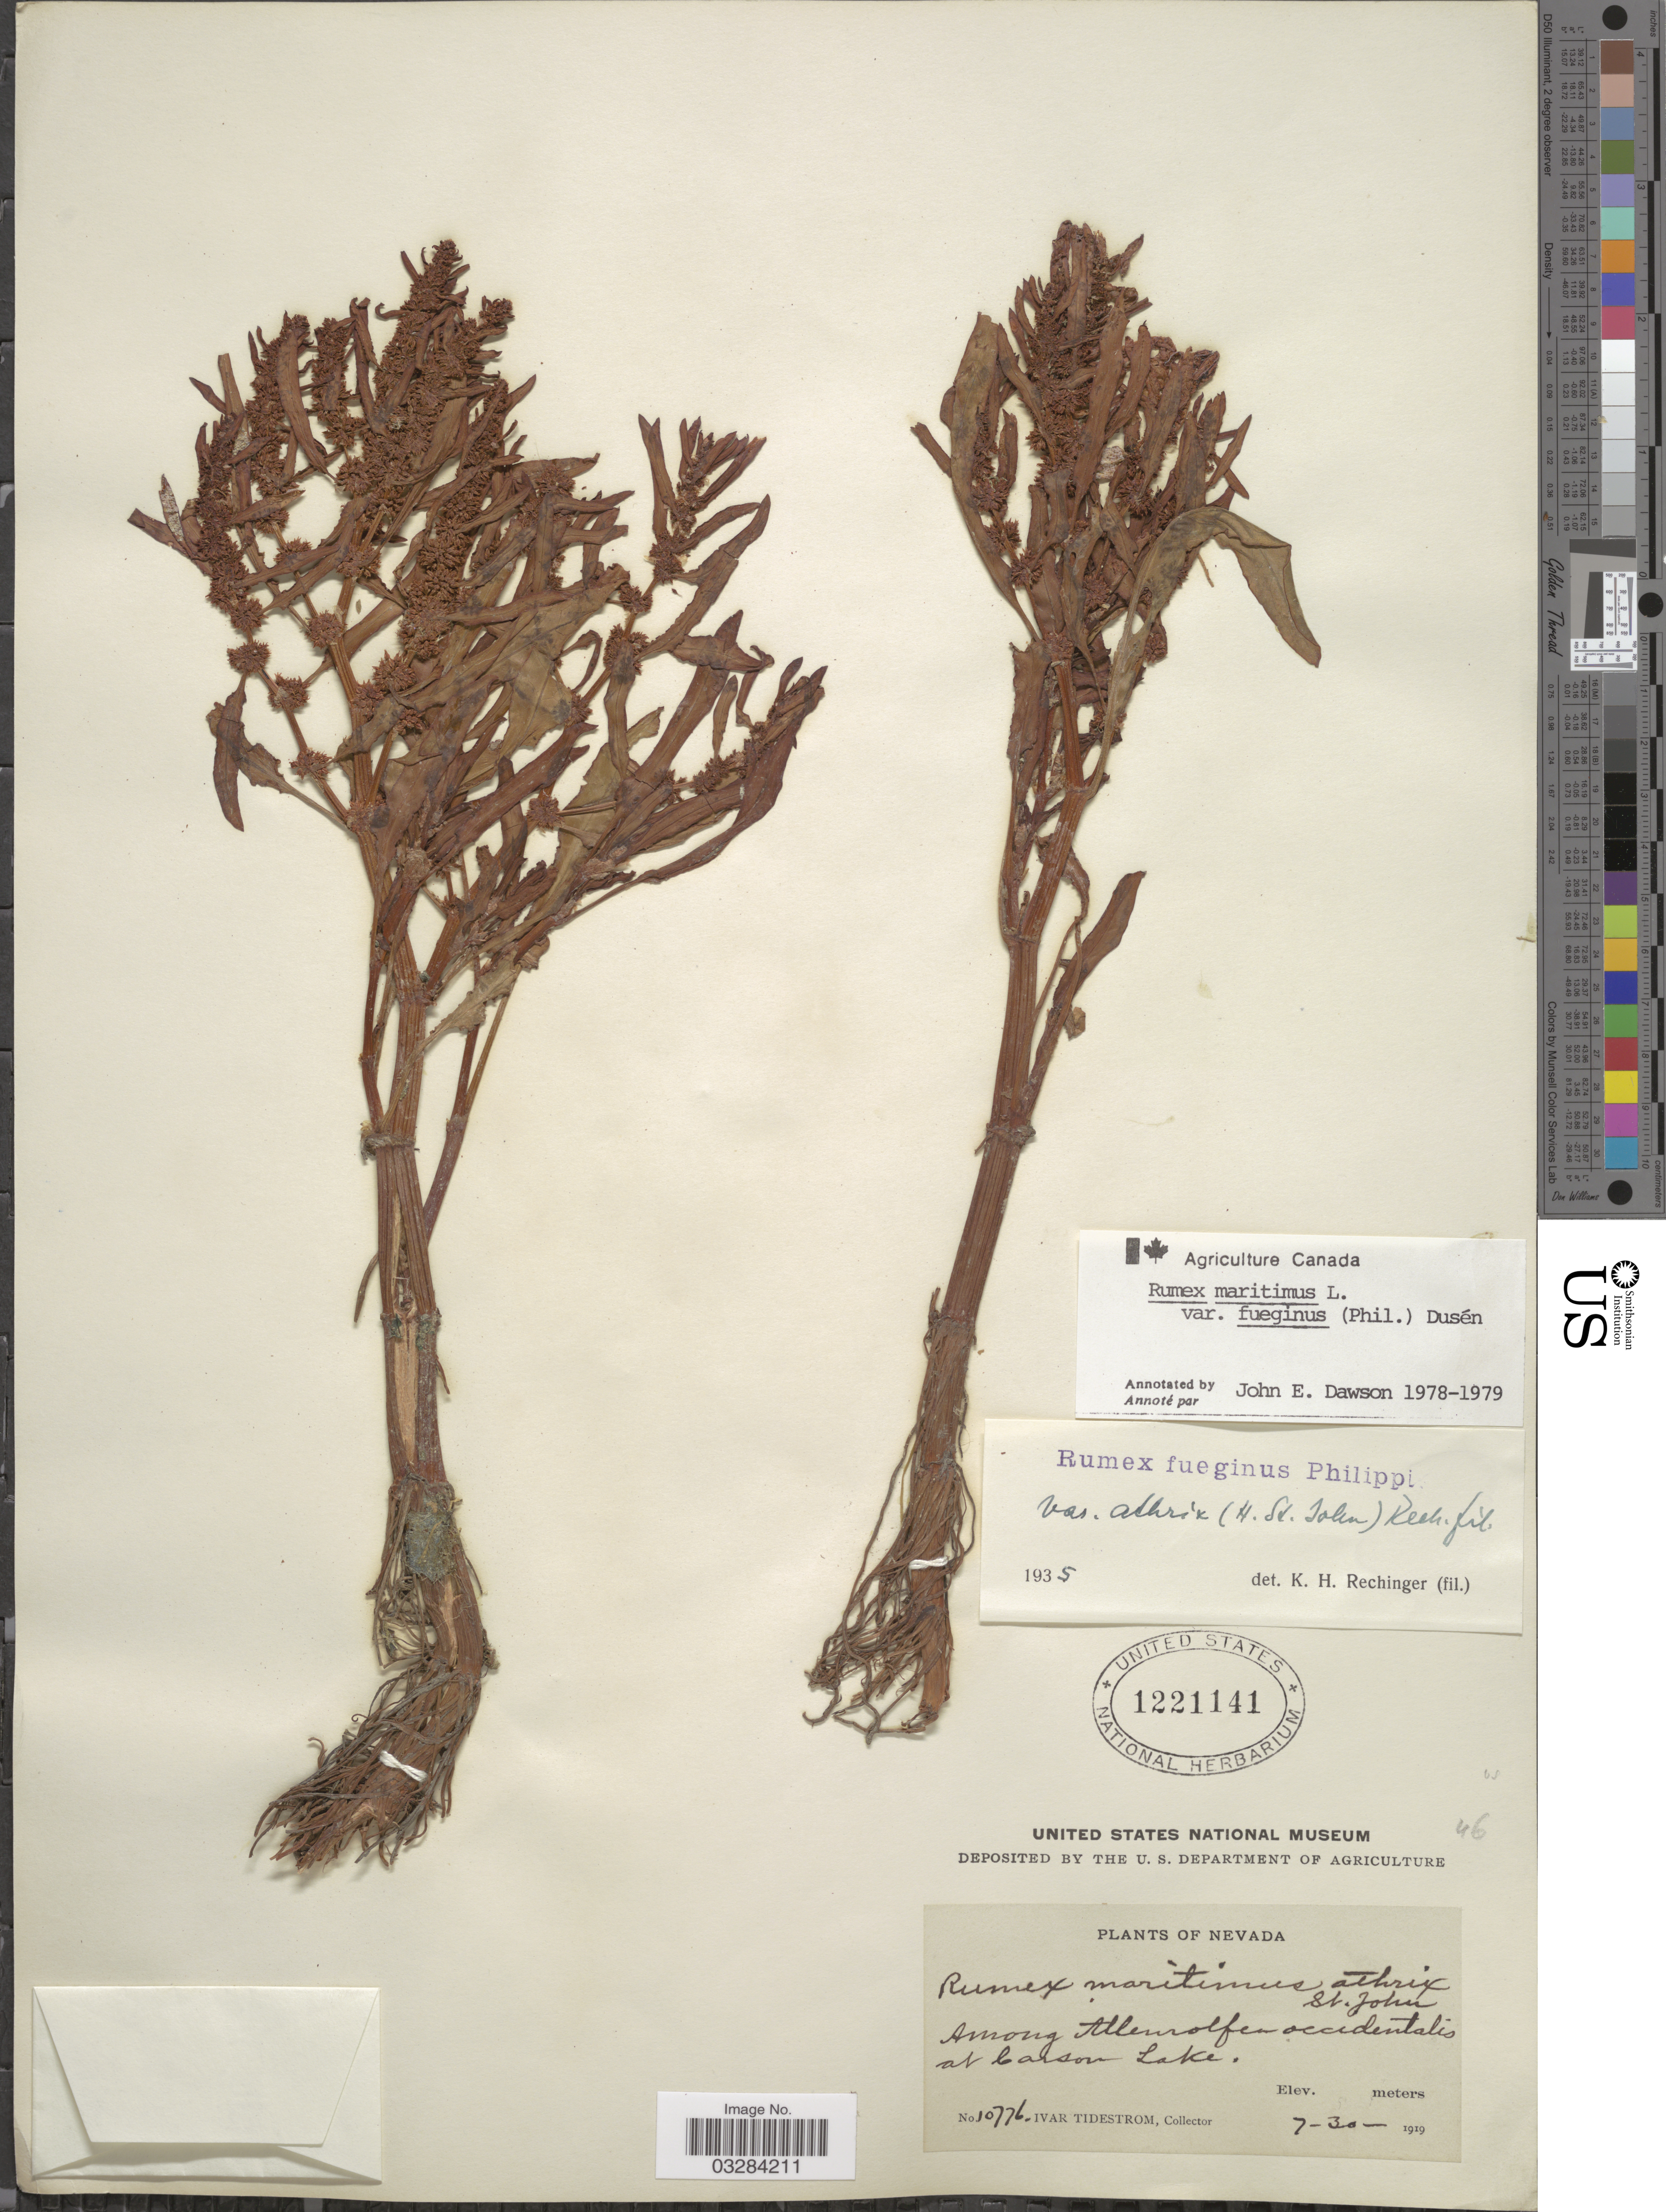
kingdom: Plantae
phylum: Tracheophyta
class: Magnoliopsida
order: Caryophyllales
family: Polygonaceae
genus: Rumex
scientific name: Rumex maritimus var. fueginus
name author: (Phil.) Dusén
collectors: I. F. Tidestrom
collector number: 10776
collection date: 1919-07-30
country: United States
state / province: Nevada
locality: Among Allenrolfea occidentalis at Carson Lake.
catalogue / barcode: US 1221141